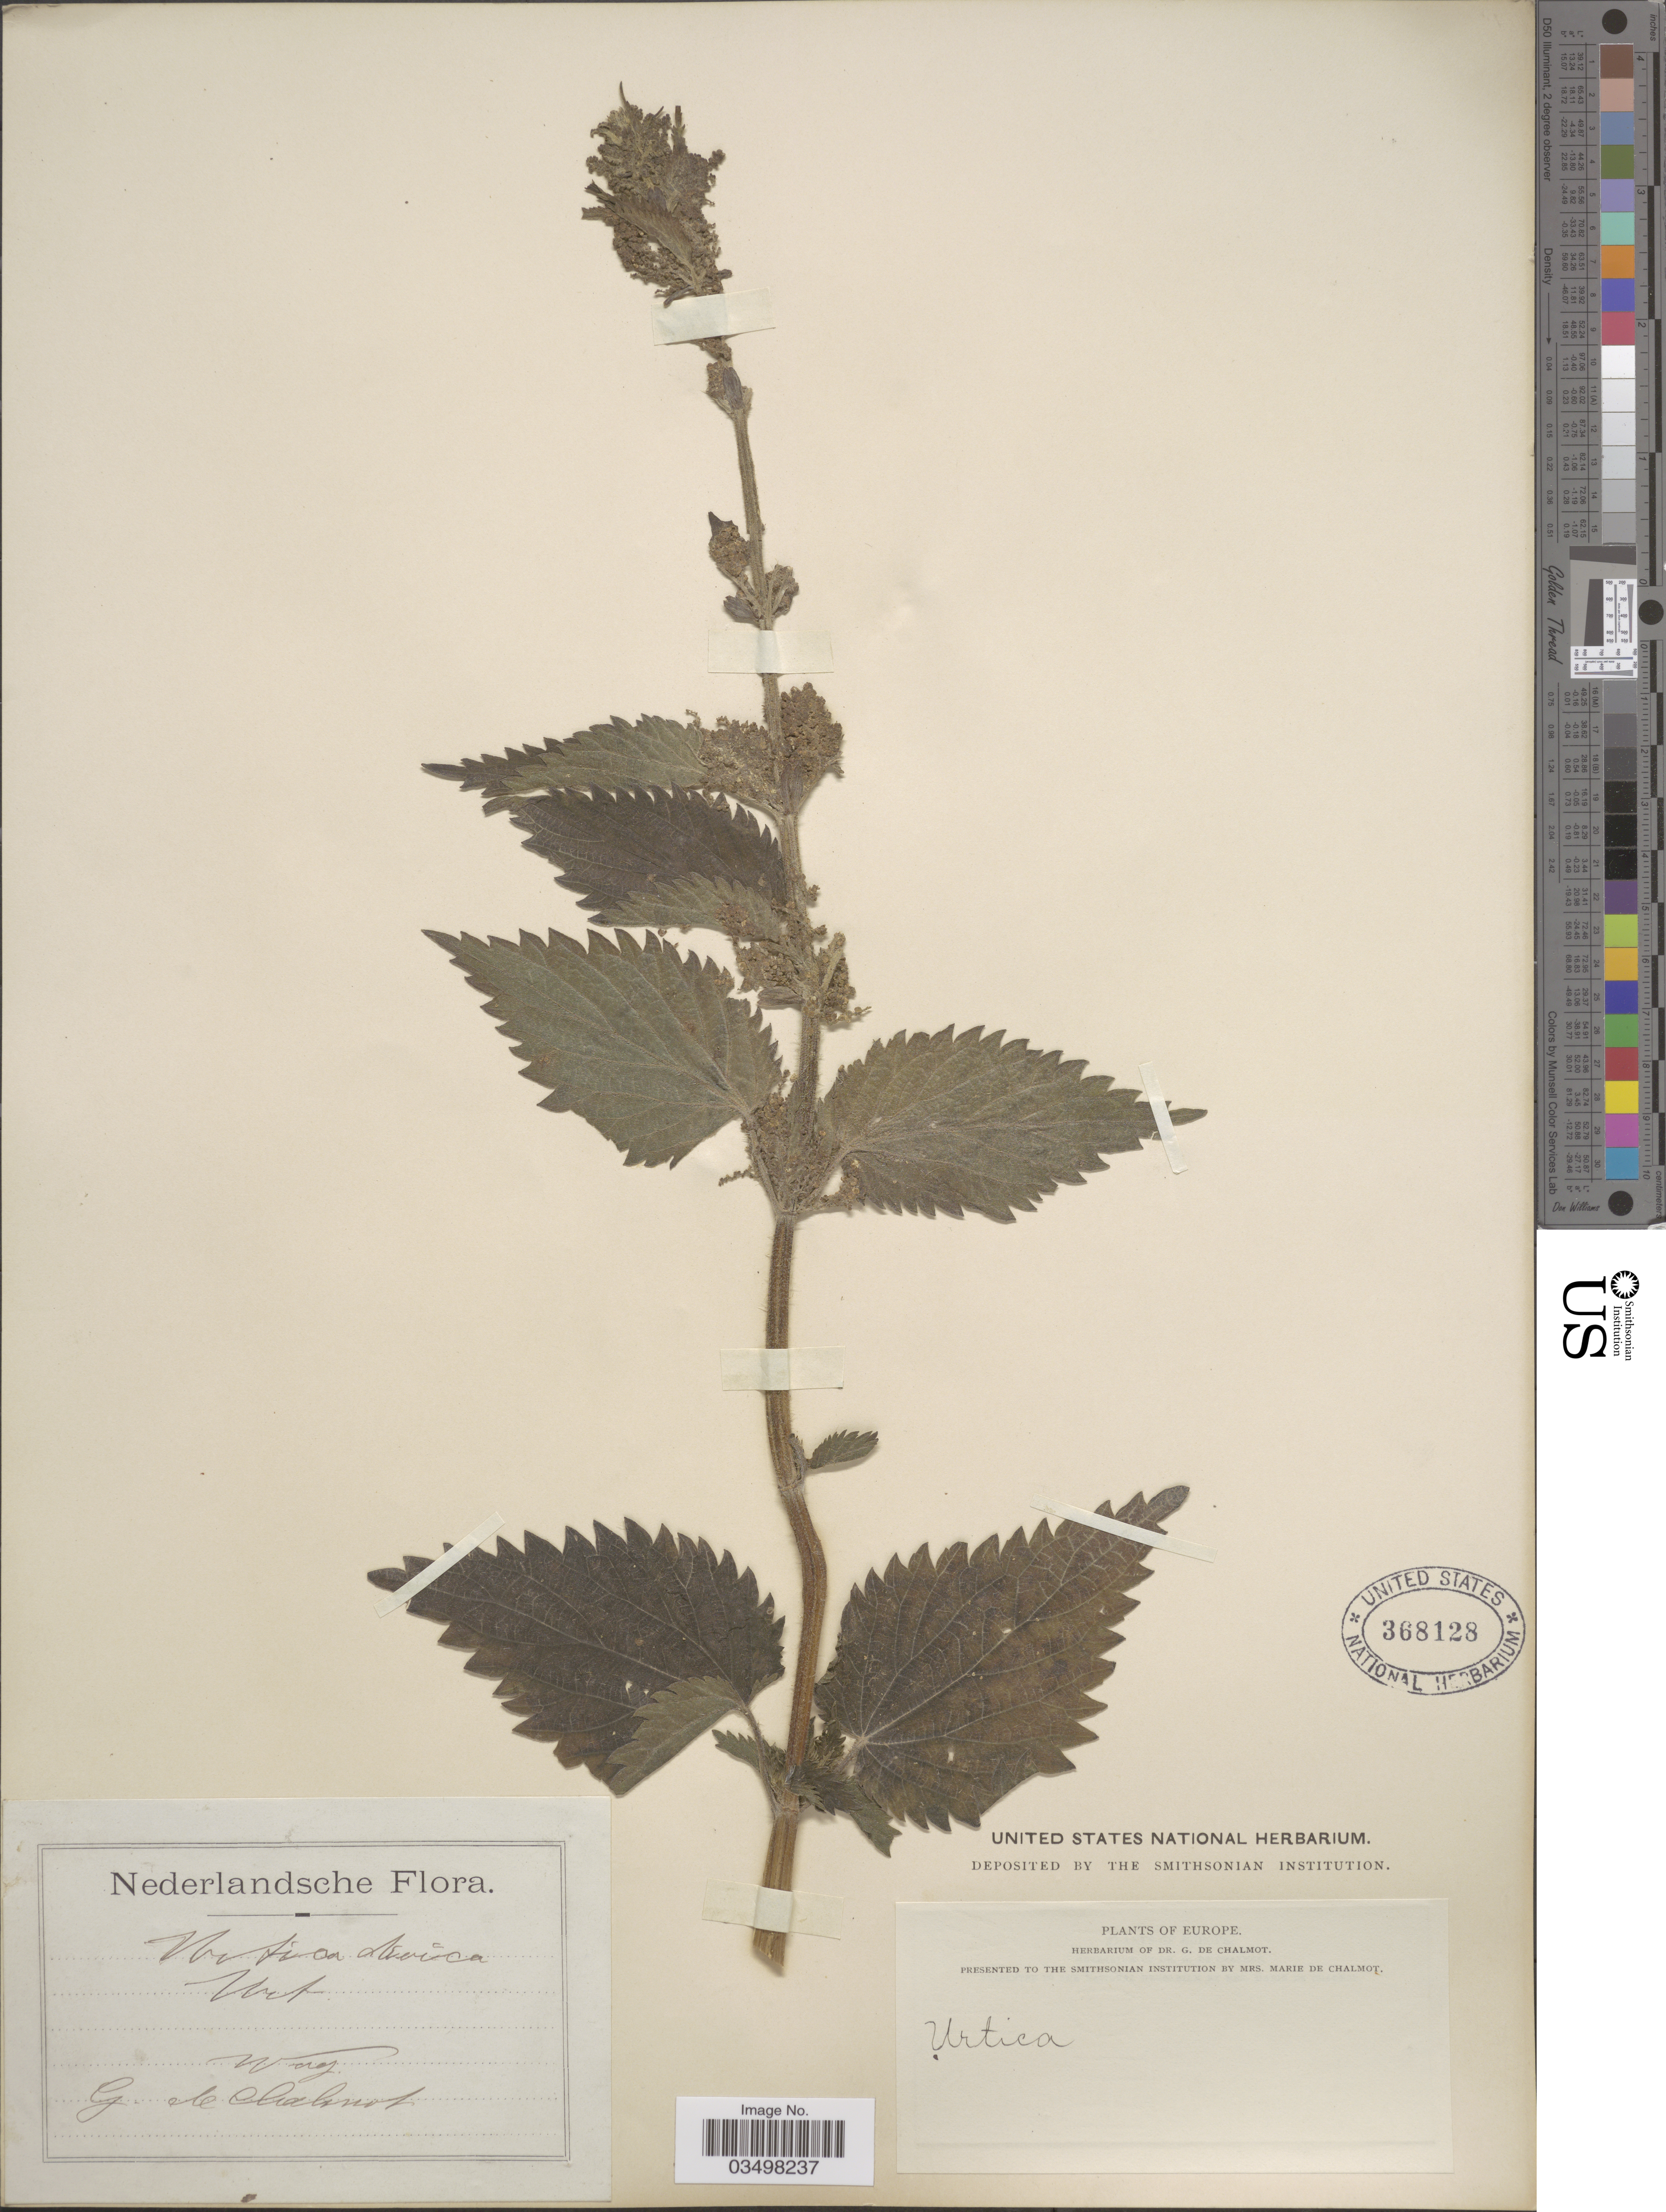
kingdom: Plantae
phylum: Tracheophyta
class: Magnoliopsida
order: Rosales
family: Urticaceae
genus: Urtica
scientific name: Urtica dioica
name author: L.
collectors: G. de Chalmot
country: Netherlands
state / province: Gelderland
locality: Wag.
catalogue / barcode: US 368128